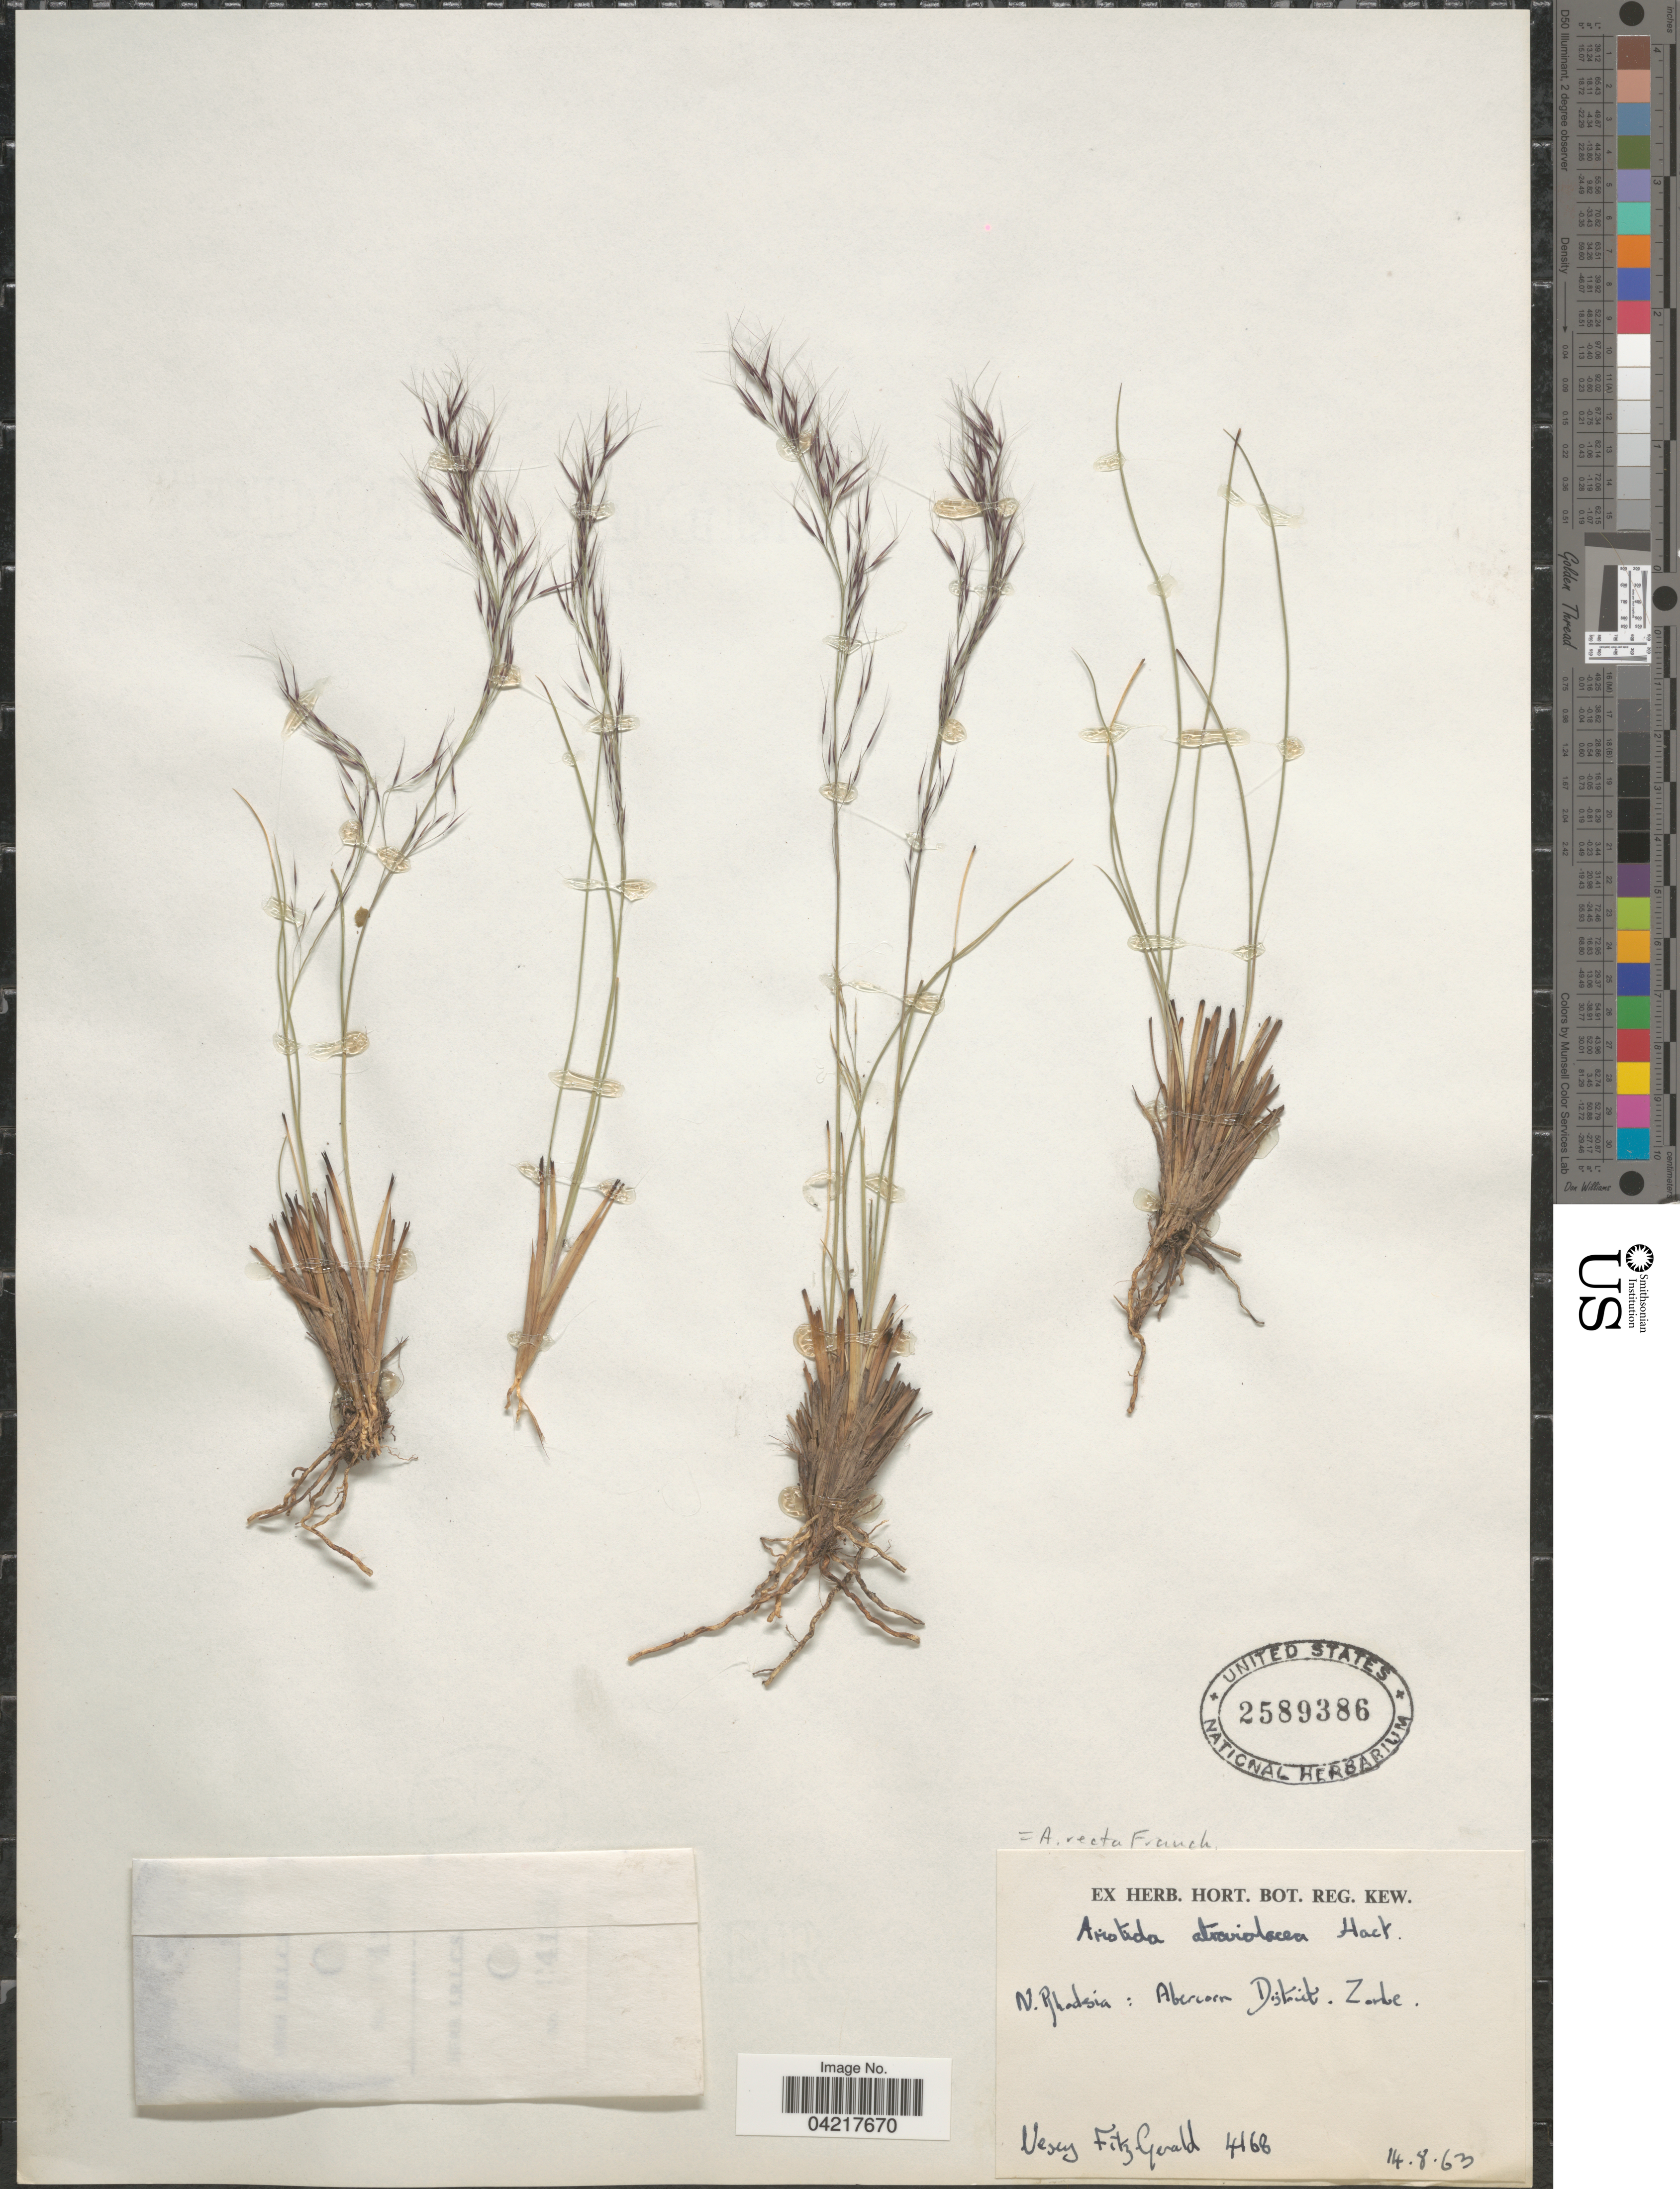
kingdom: Plantae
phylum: Tracheophyta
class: Liliopsida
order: Poales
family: Poaceae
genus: Aristida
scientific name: Aristida recta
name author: Franch.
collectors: Vesey-Fitzgerald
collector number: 4168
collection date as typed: Transcribed d/m/y: 14/8/63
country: Zambia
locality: N. Rhodesia: Abercorn District. Zarbe.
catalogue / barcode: US 2589386